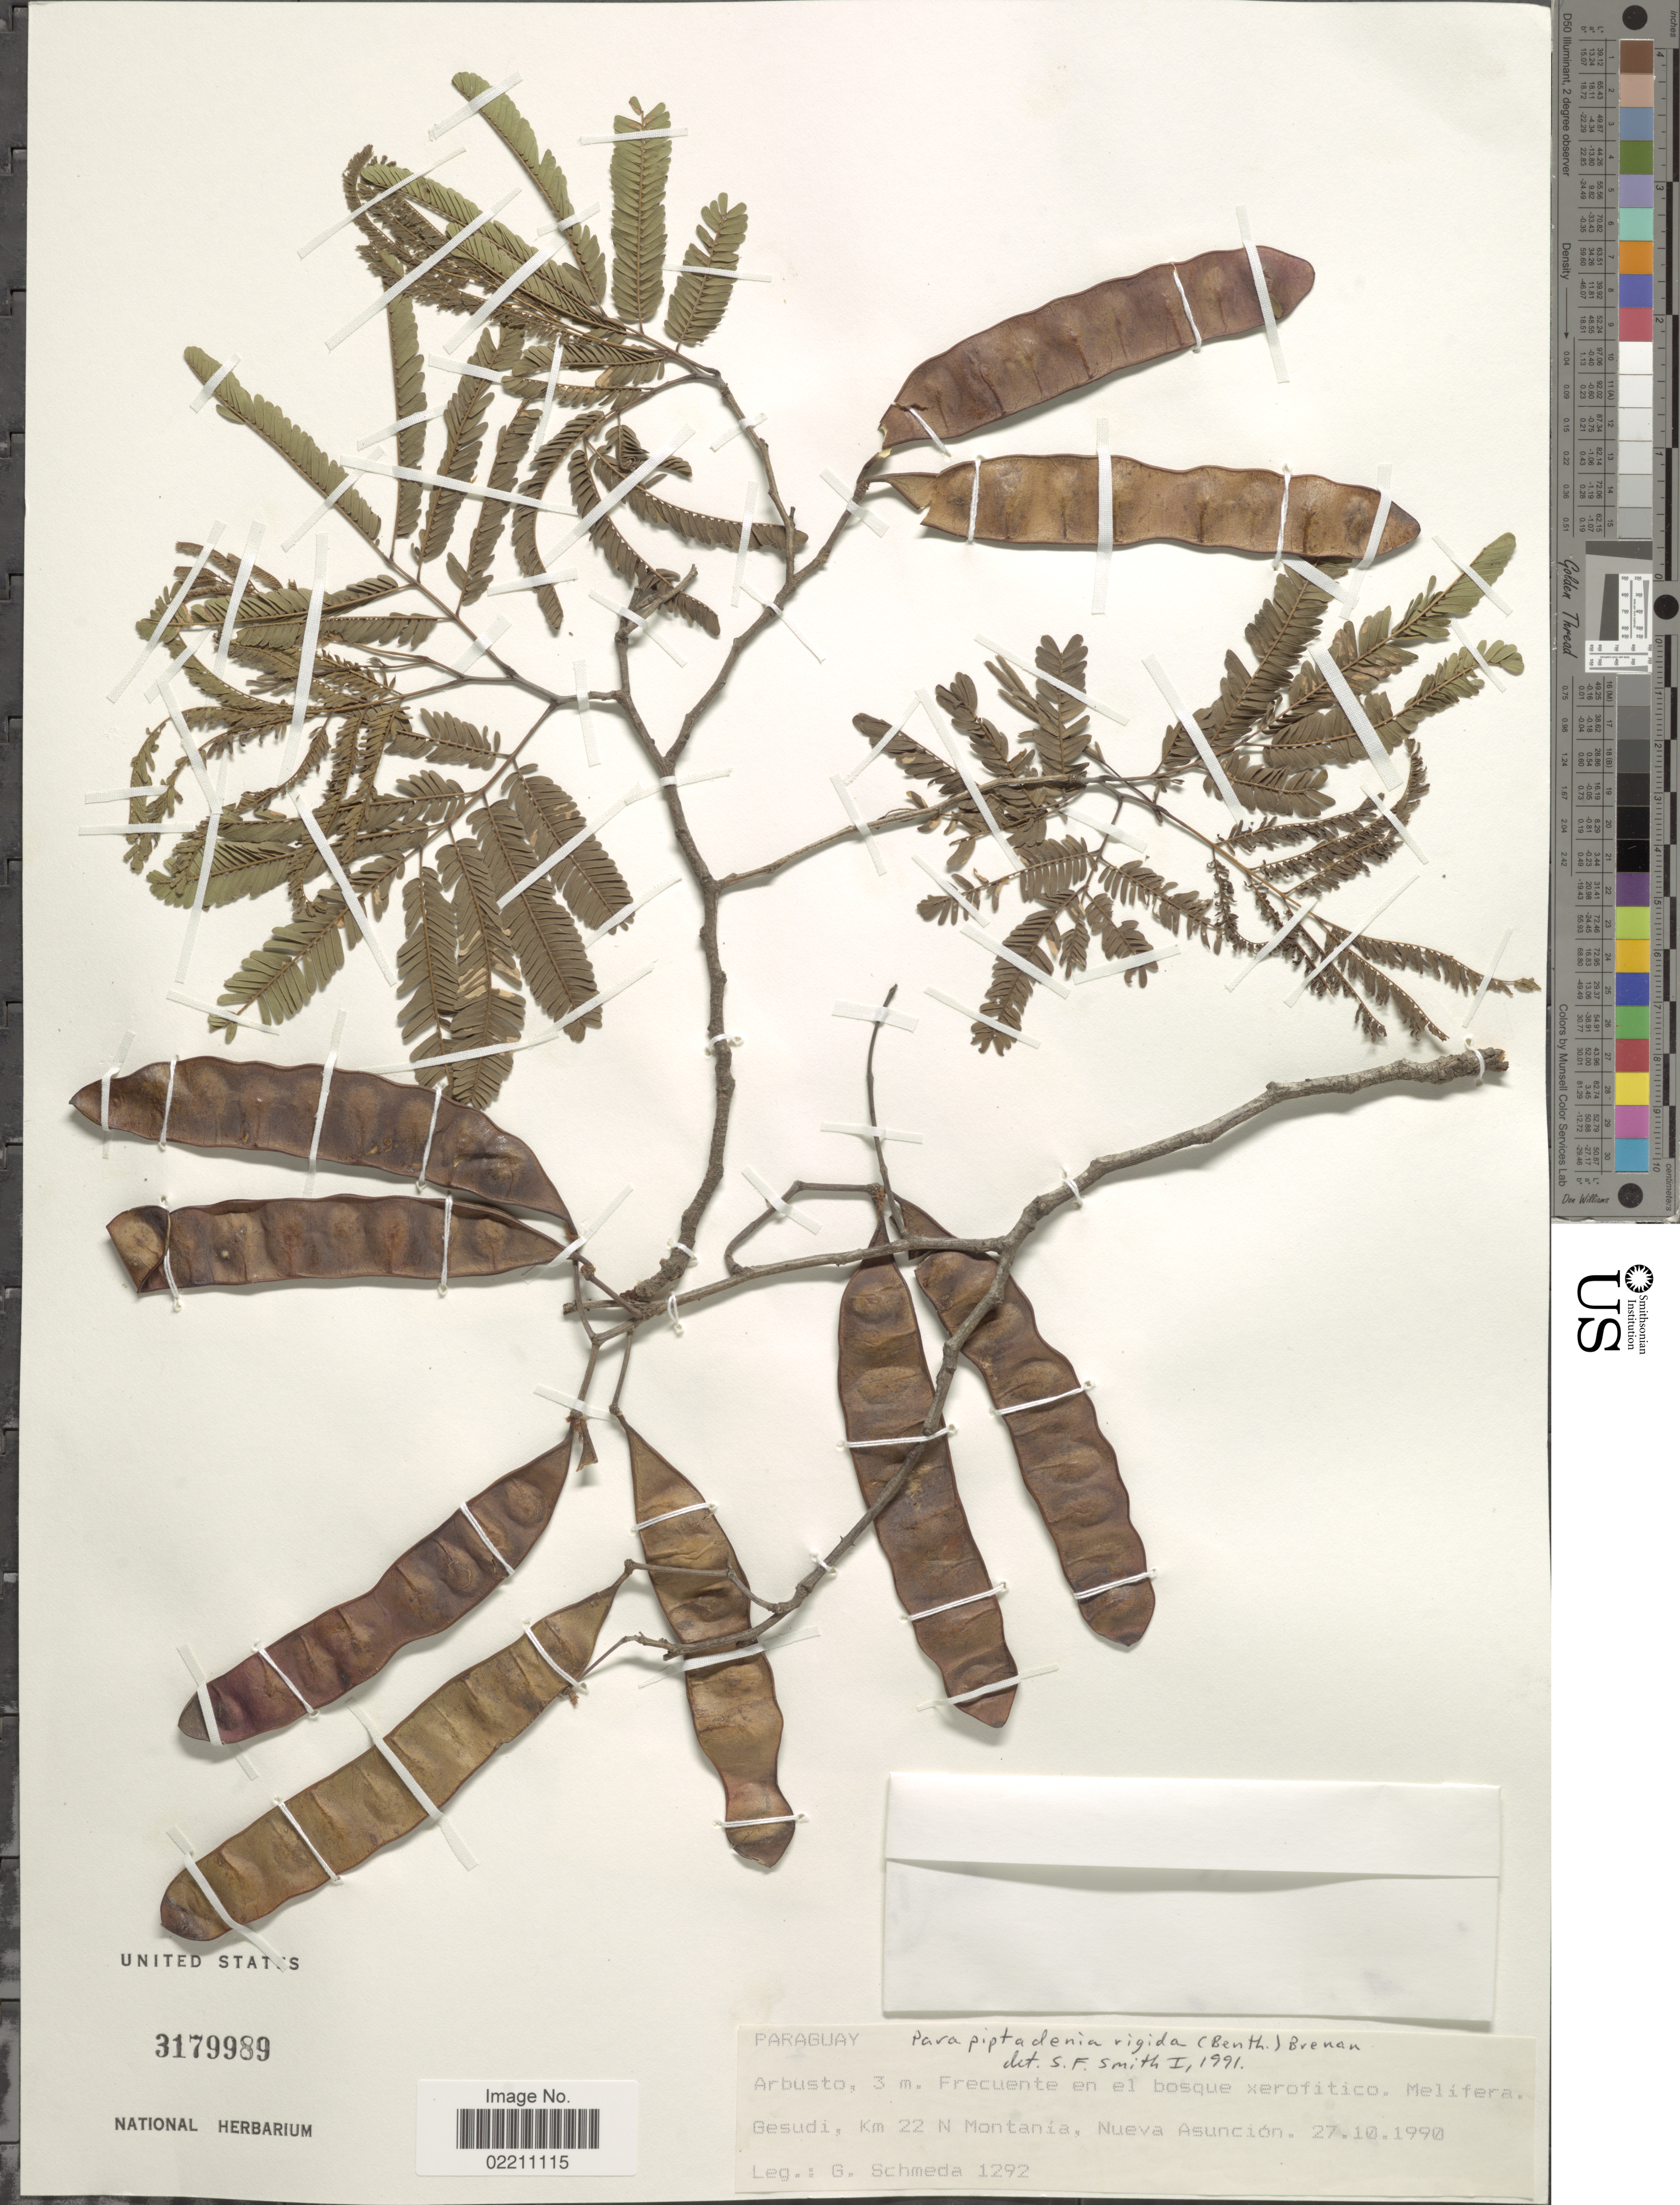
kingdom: Plantae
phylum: Tracheophyta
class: Magnoliopsida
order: Fabales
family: Fabaceae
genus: Parapiptadenia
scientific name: Parapiptadenia rigida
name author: (Benth.) Brenan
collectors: G. Schmeda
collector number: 1292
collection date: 1990-10-27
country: Paraguay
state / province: Asuncion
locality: Gesudi, Km 22 N Montania. Nueva Asuncion.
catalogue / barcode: US 3179989